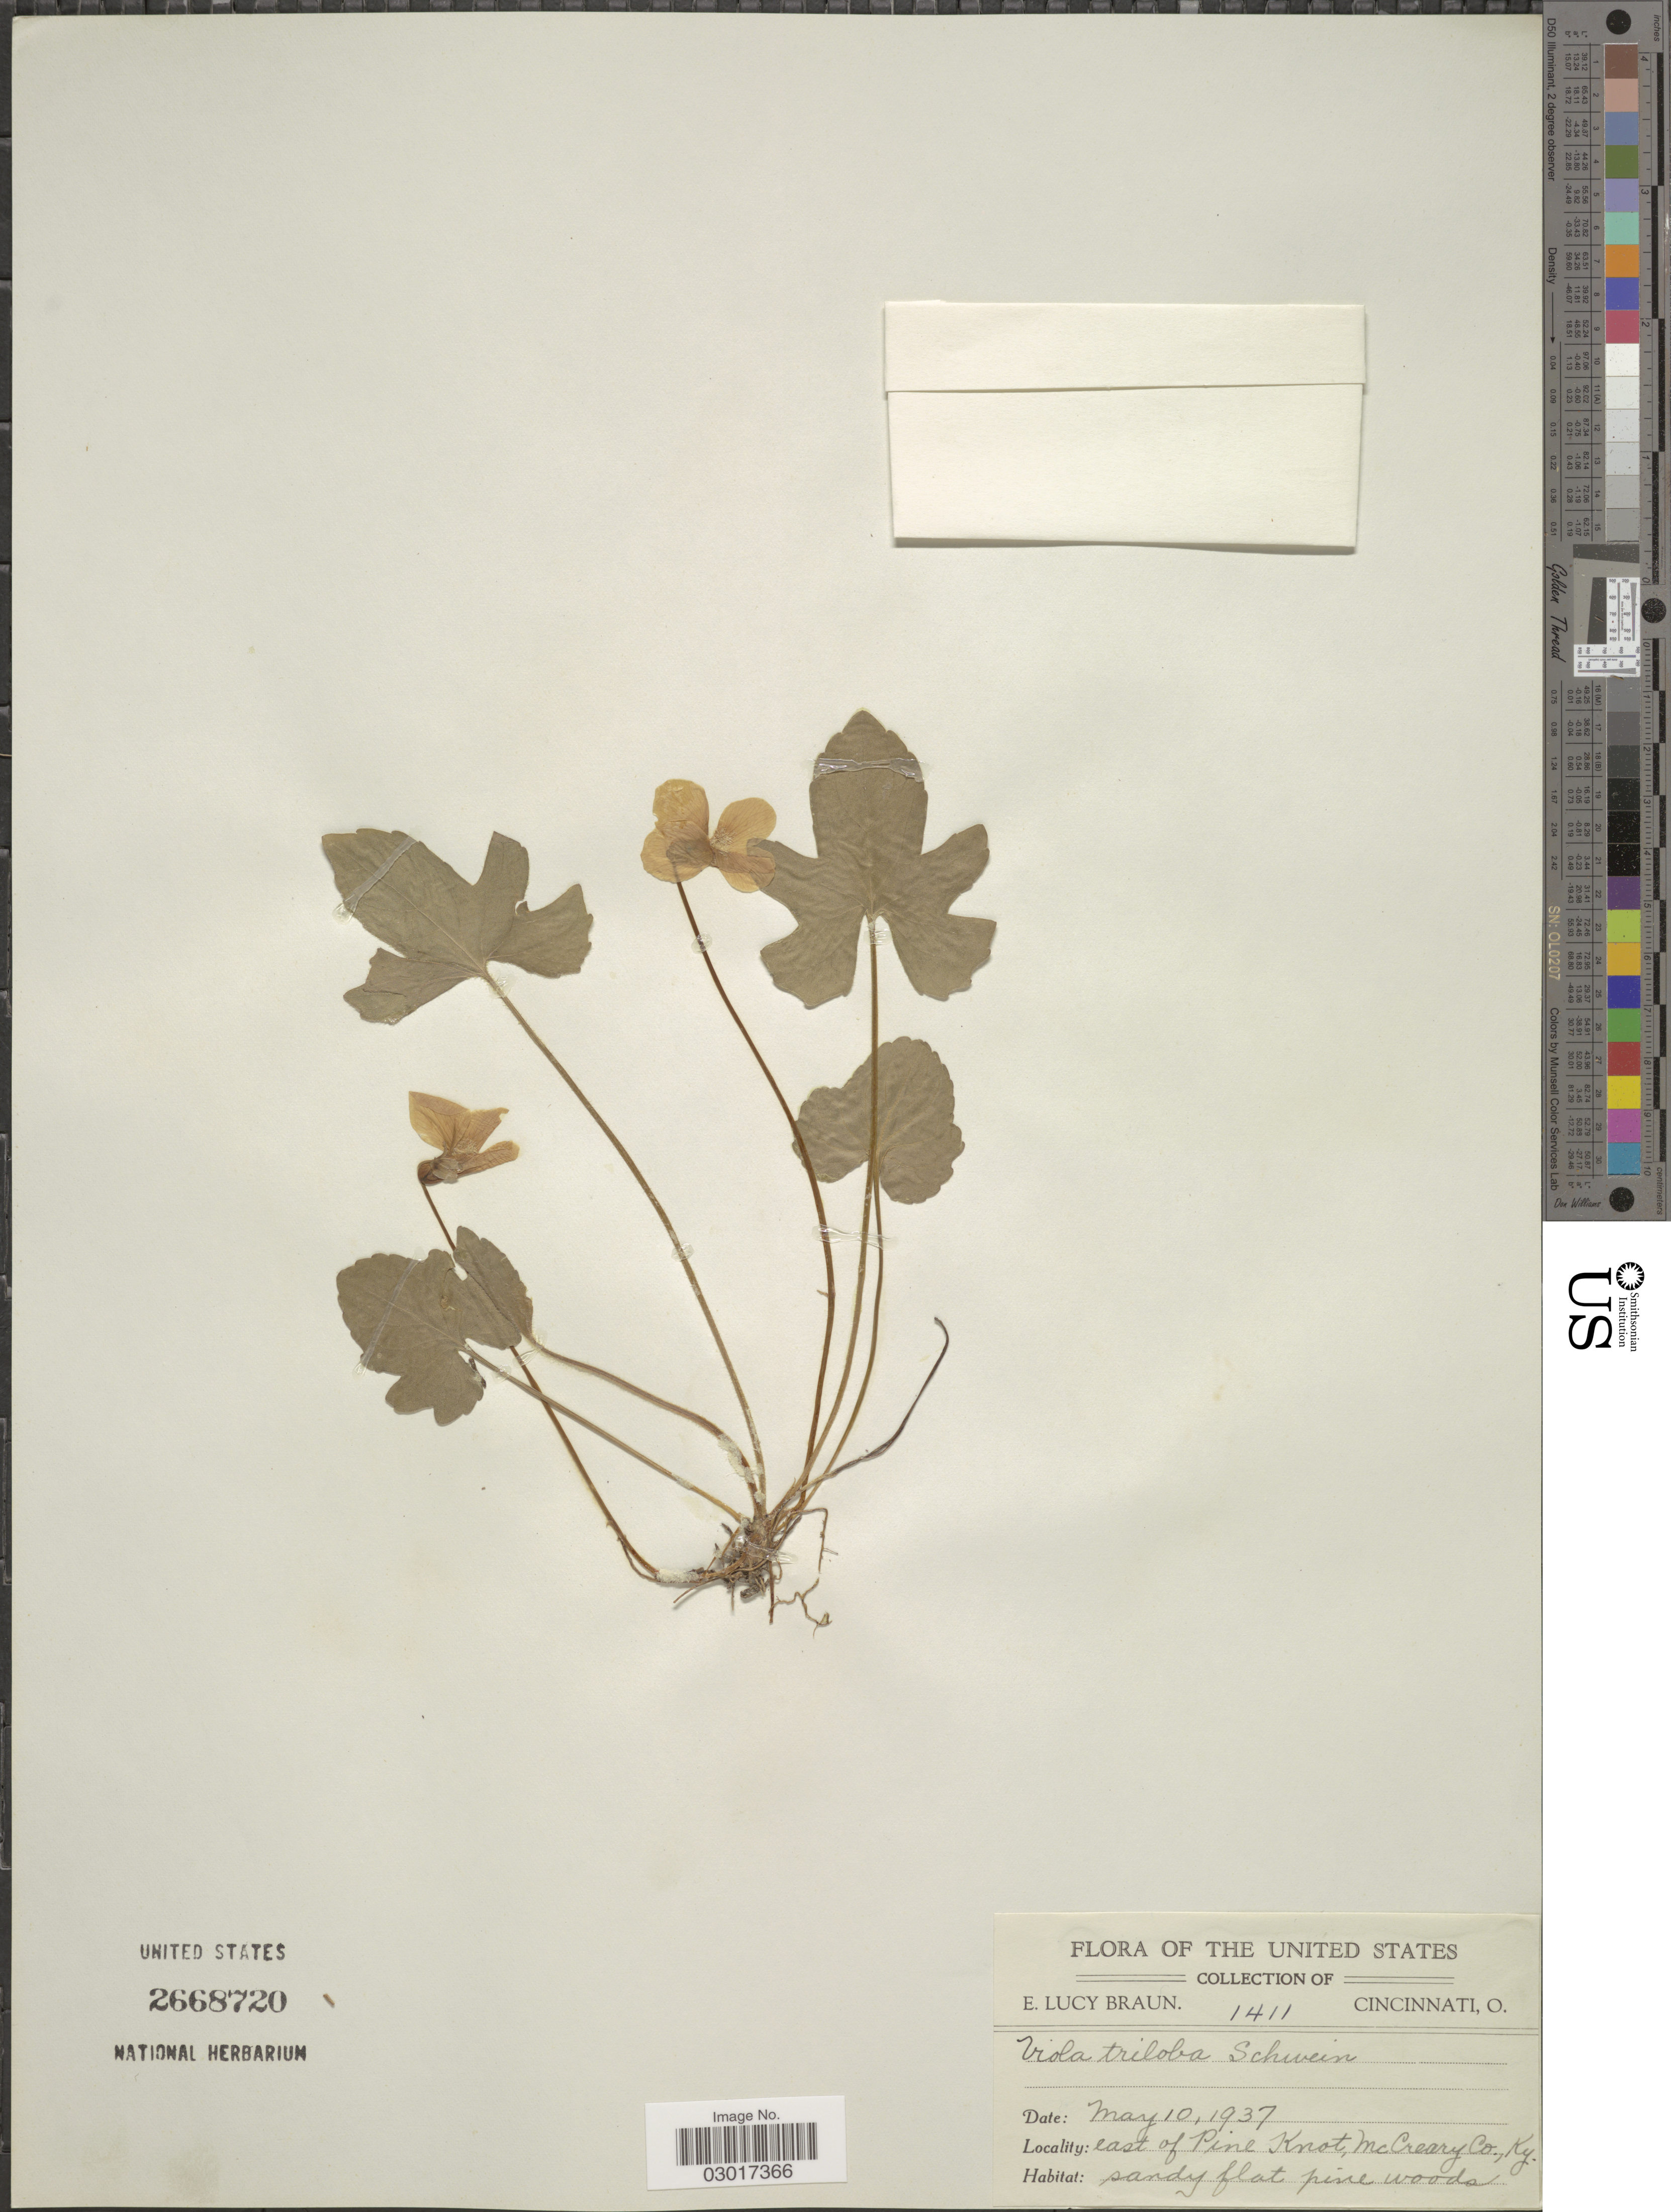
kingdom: Plantae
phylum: Tracheophyta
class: Magnoliopsida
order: Malpighiales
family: Violaceae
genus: Viola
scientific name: Viola triloba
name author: Schwein.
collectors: E. L. Braun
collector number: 1411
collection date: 1937-05-10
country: United States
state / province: Kentucky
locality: East of Pine Knot, McCreary Co.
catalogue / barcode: US 2668720